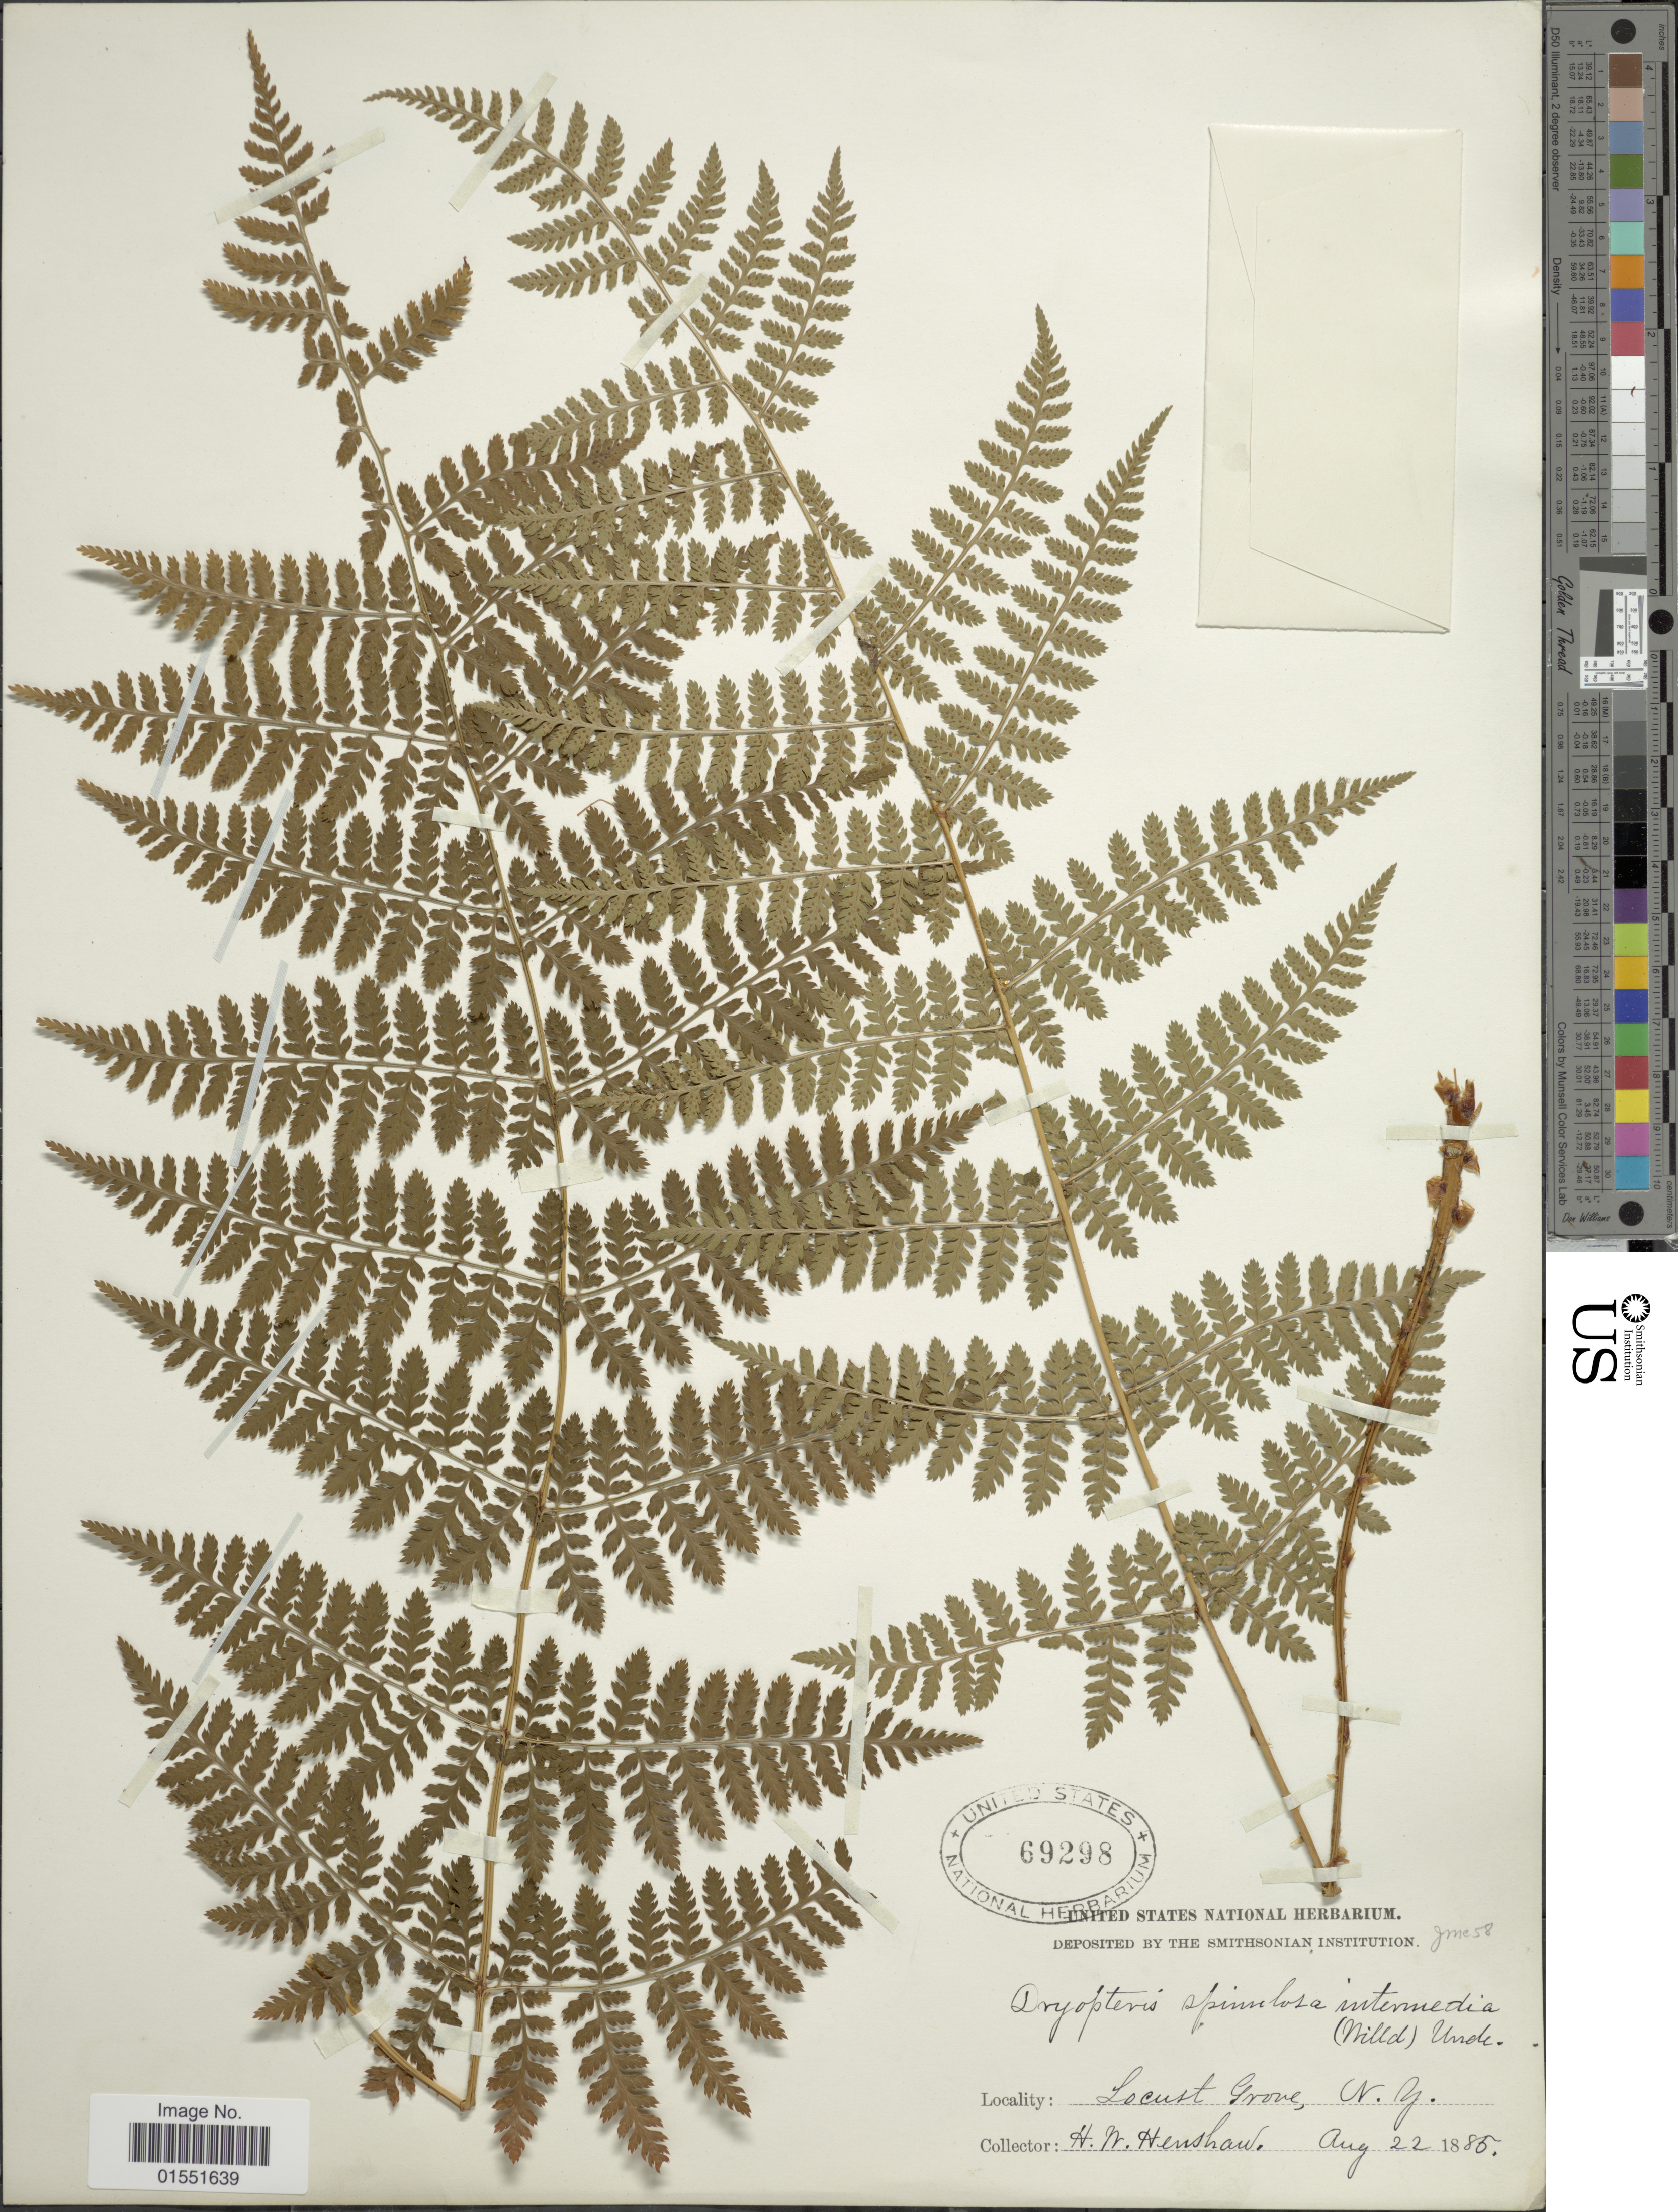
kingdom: Plantae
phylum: Tracheophyta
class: Polypodiopsida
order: Polypodiales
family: Dryopteridaceae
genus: Dryopteris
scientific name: Dryopteris intermedia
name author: (Muhl.) A. Gray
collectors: H. Henshaw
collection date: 1885-08-22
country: United States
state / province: New York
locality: Locust Grove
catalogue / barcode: US 69298